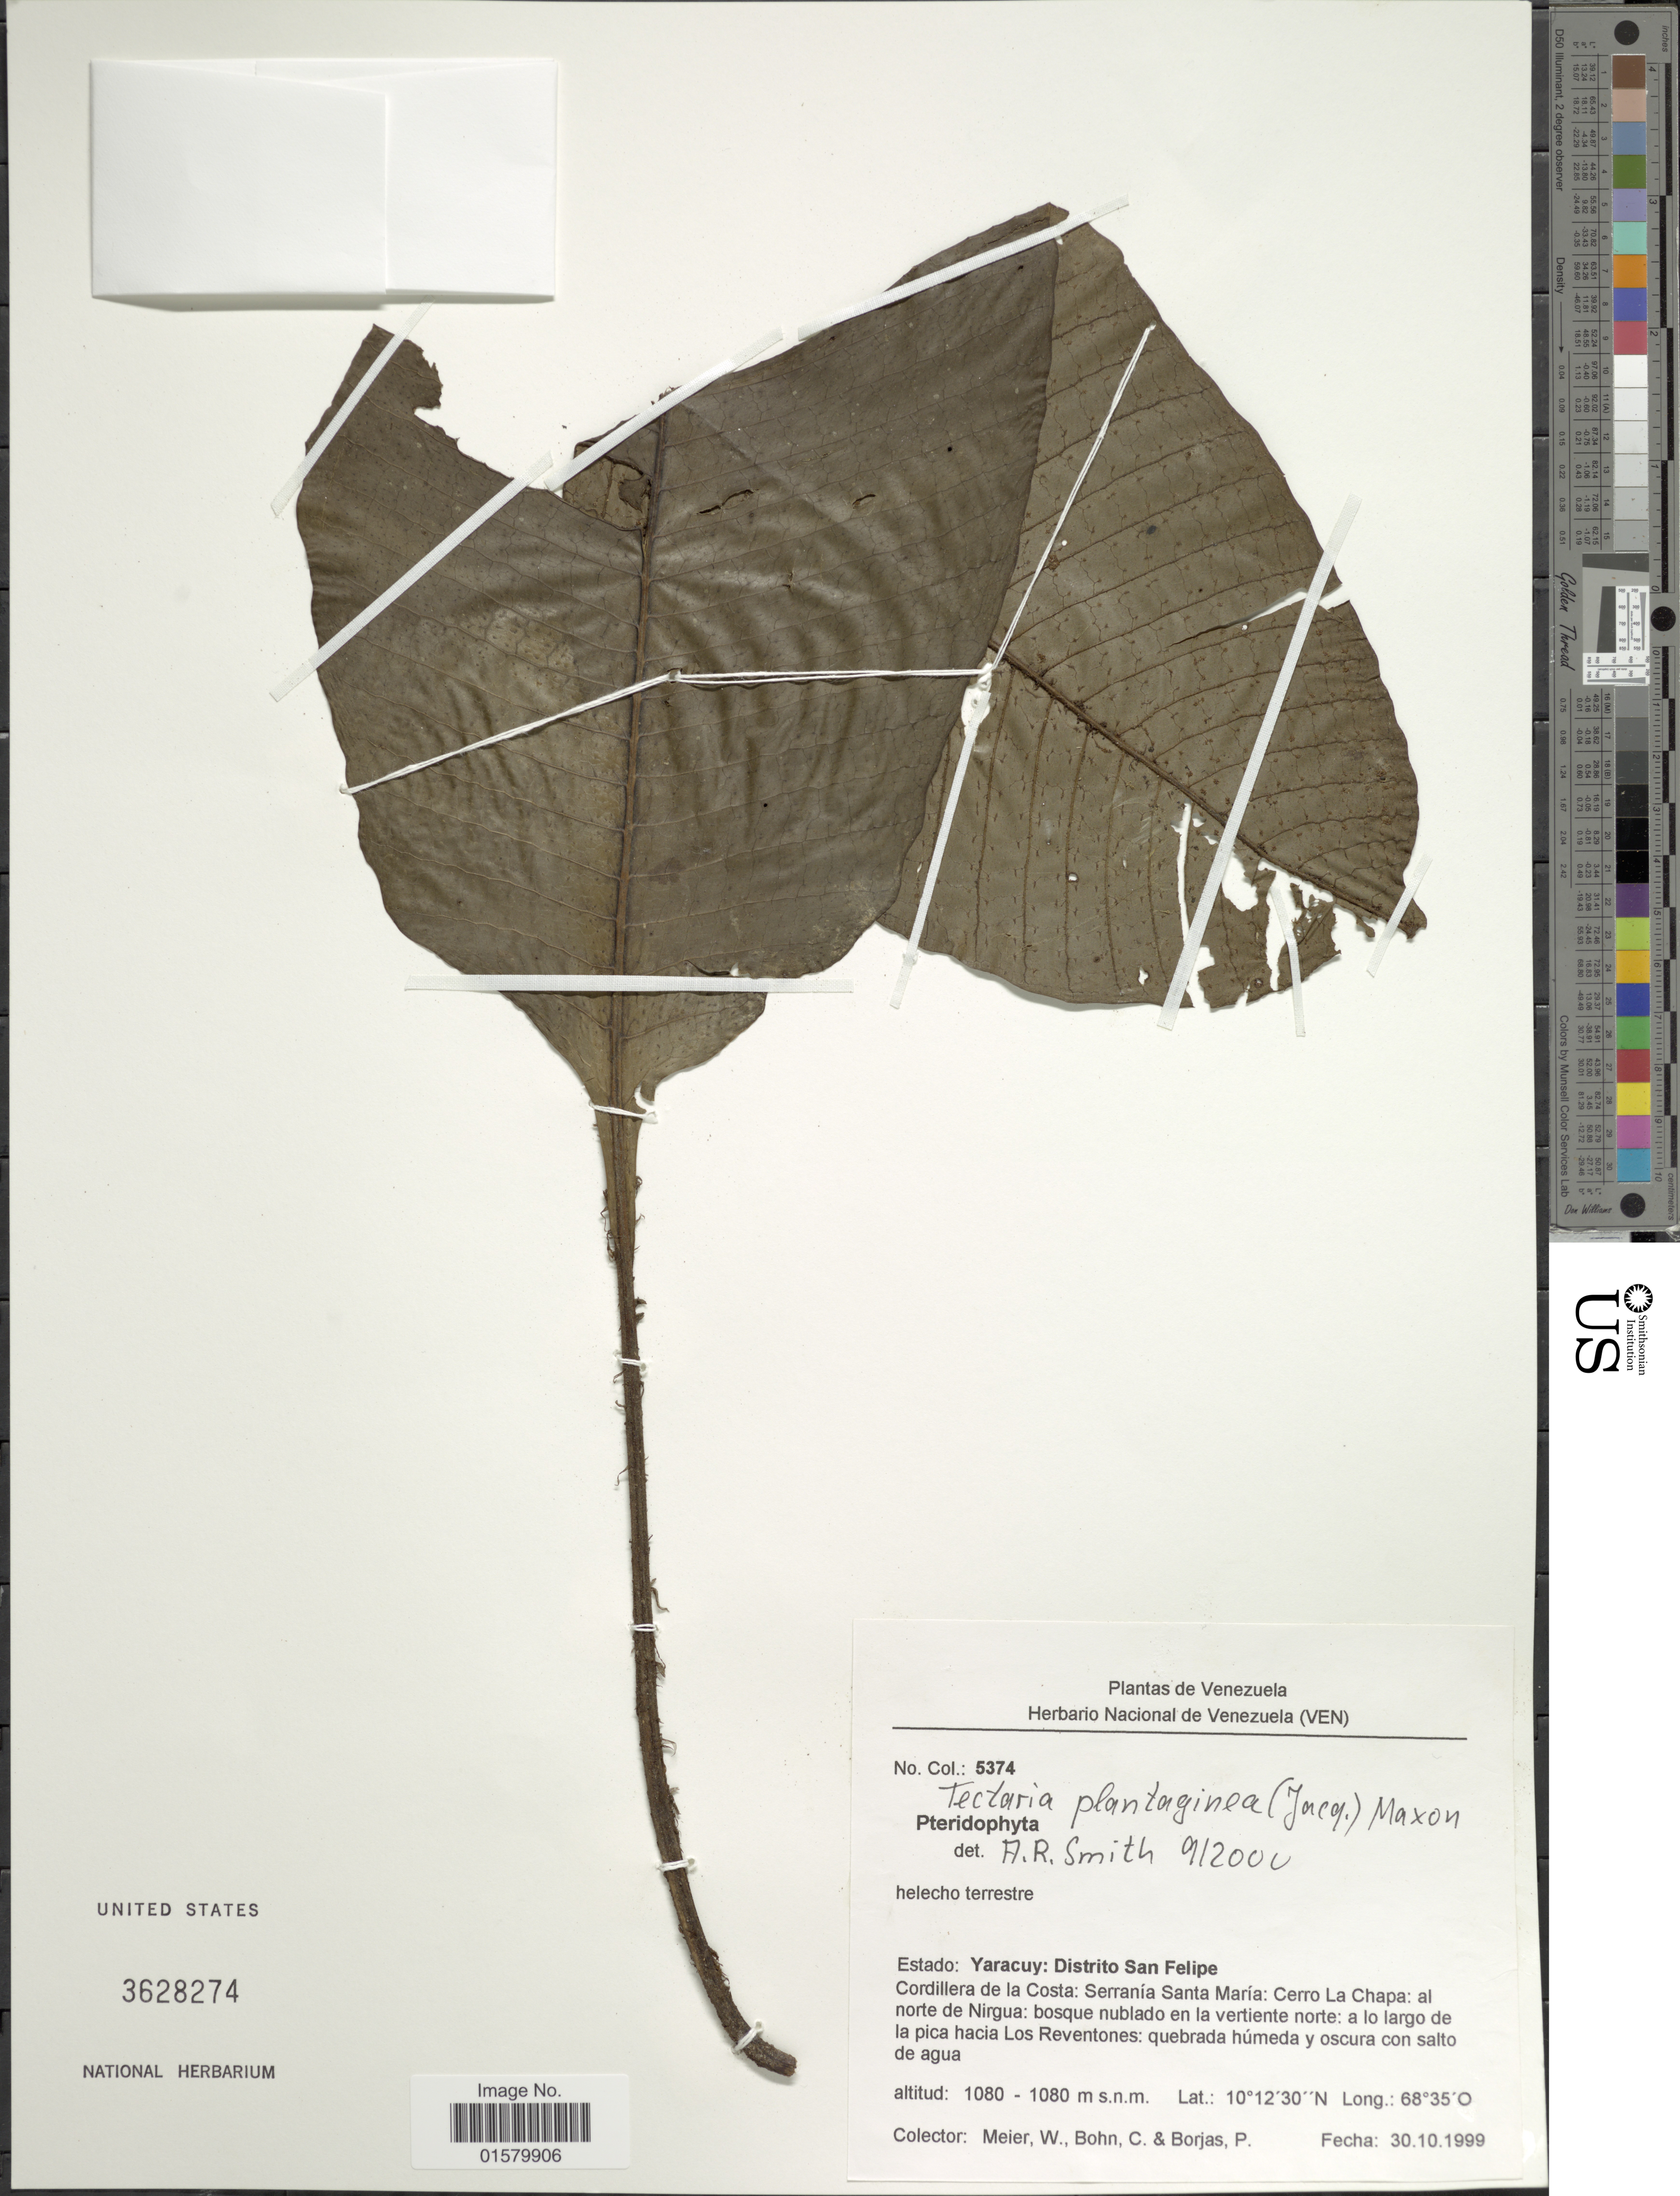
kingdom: Plantae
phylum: Tracheophyta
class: Polypodiopsida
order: Polypodiales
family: Tectariaceae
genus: Tectaria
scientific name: Tectaria plantaginea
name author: (Jacq.) Maxon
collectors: W. Meier, C. Bohn & P. Borjas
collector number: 5374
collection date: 1999-10-30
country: Venezuela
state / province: Yaracuy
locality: Estado Yaracuy: Distrito San Felipe, Cordillera de la Costa: Serrania Santa Maria: Cerro La Chapa: al norte de Nirgua, a lo largo de la pica hacia Los Reventones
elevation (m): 1080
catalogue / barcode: US 3628274